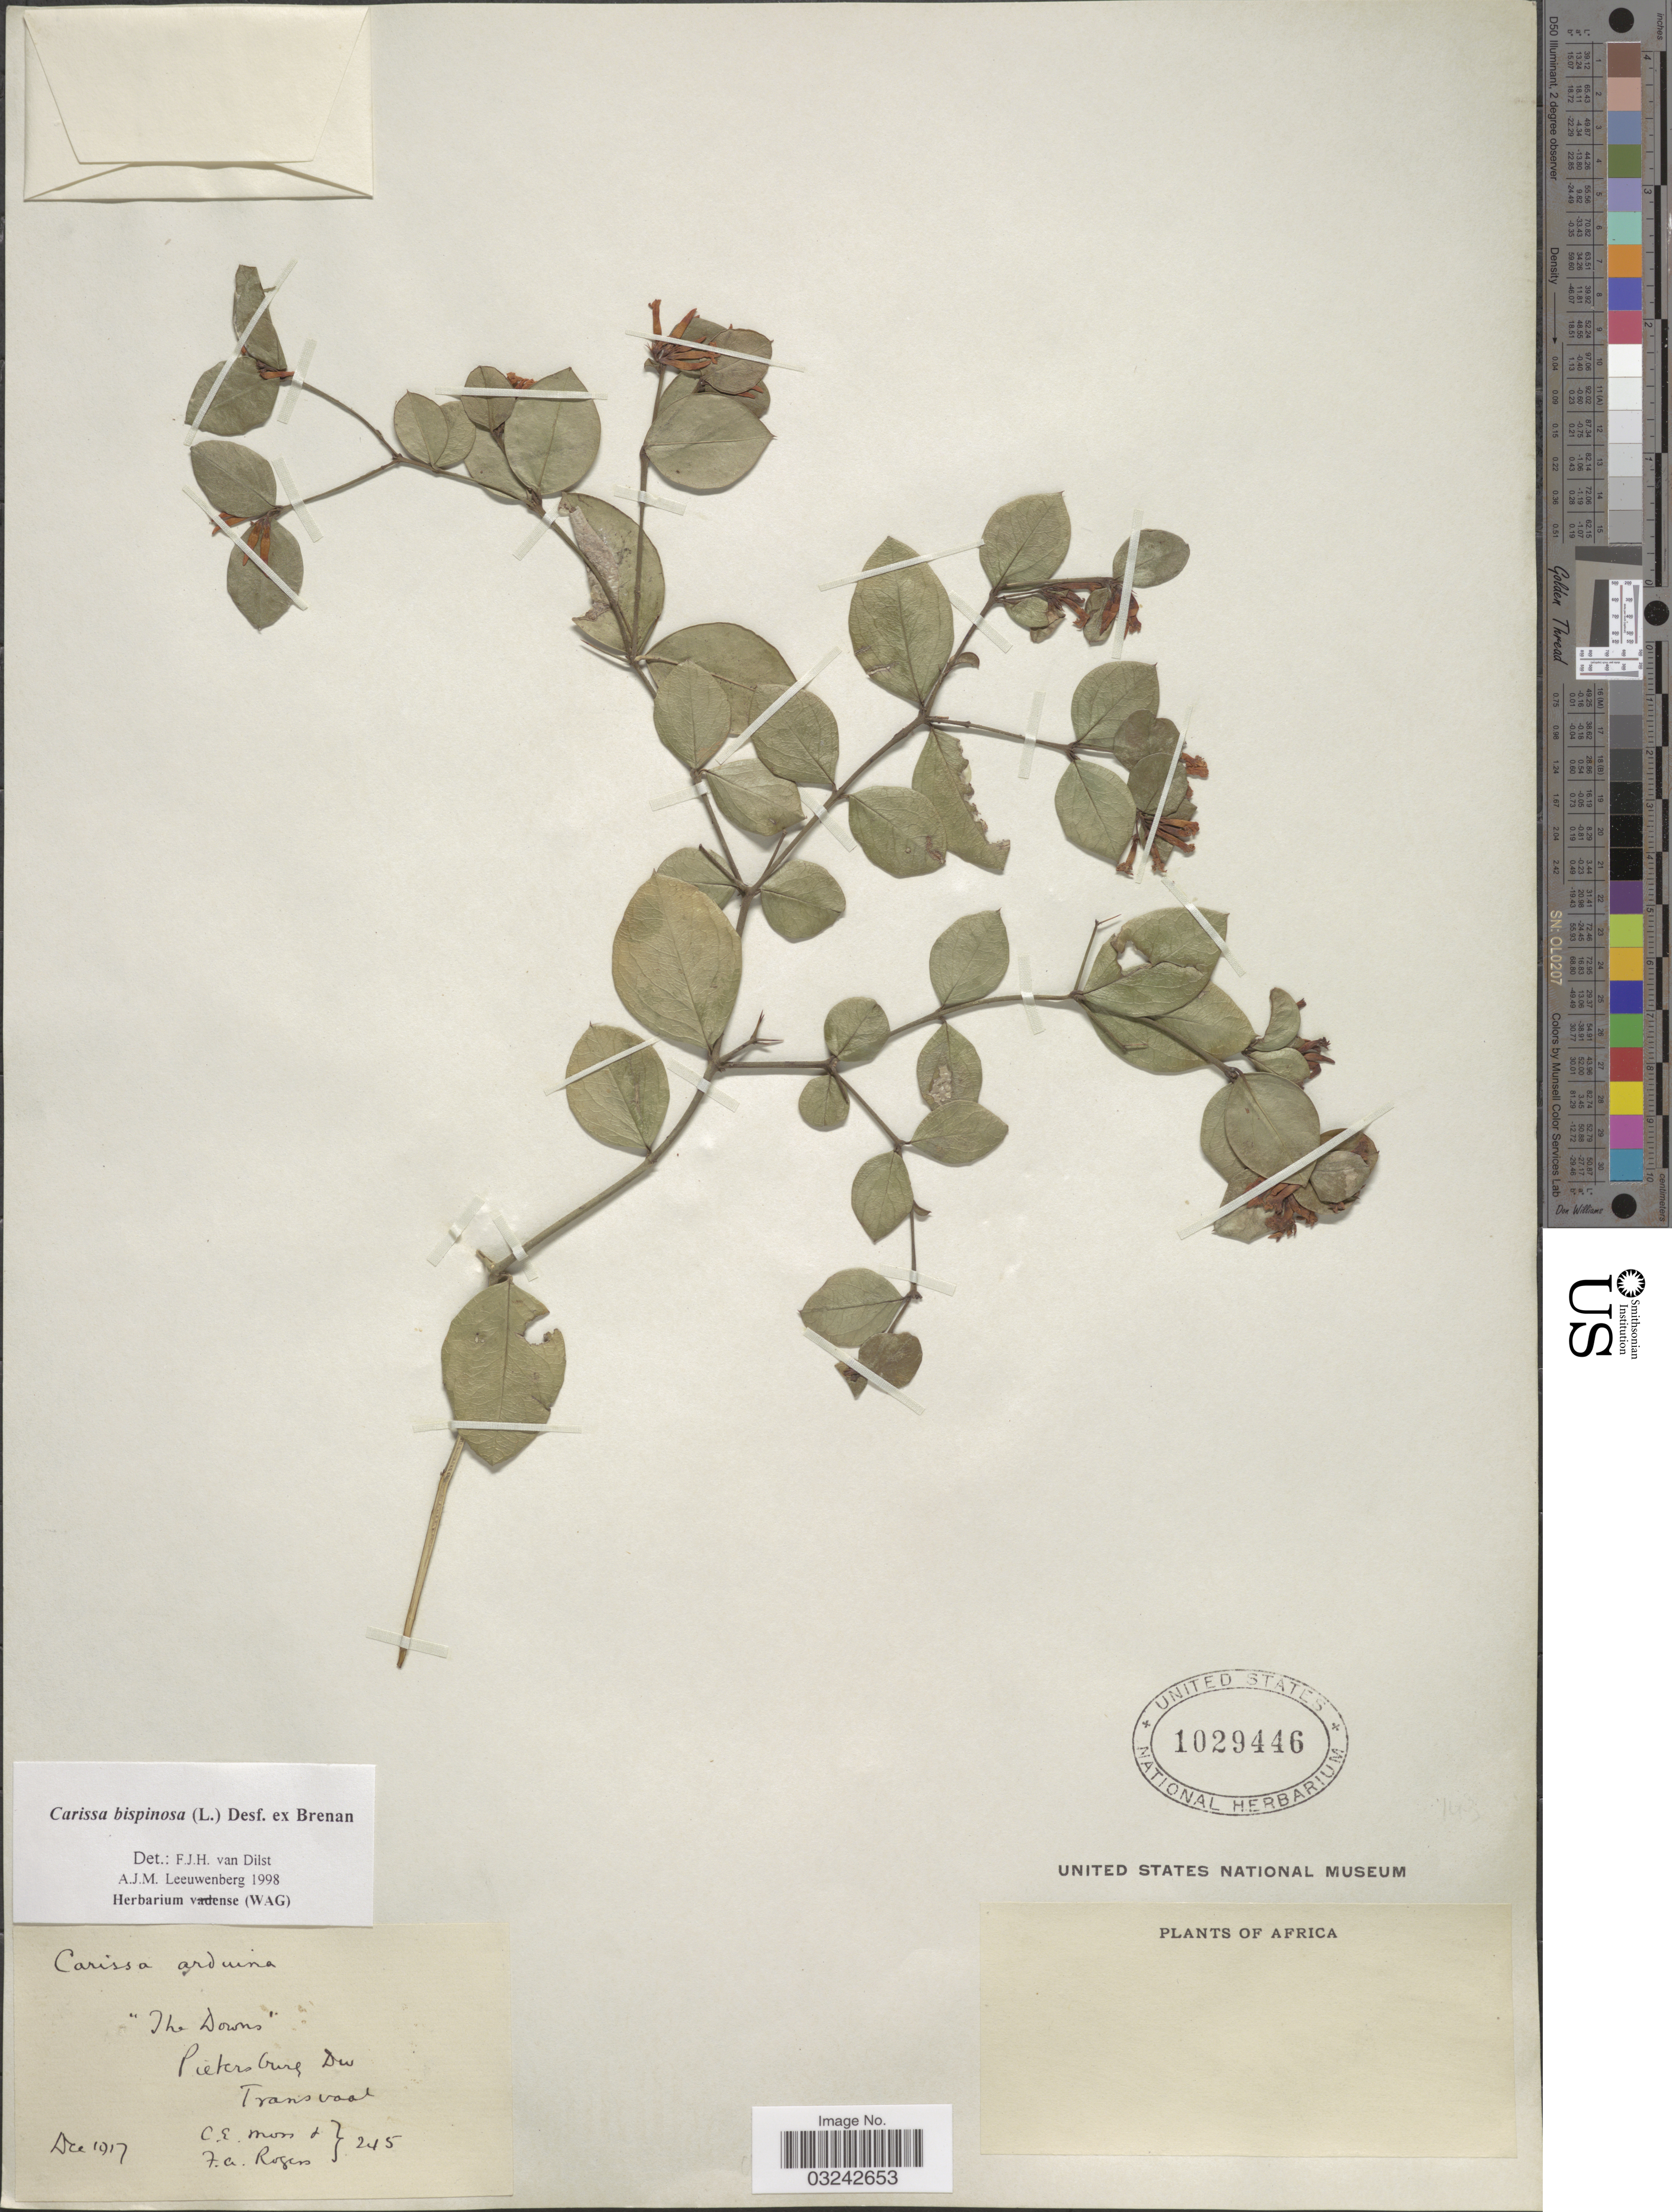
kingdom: Plantae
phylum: Tracheophyta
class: Magnoliopsida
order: Gentianales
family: Apocynaceae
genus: Carissa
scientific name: Carissa bispinosa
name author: (L.) Desf. ex Brenan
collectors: C. E. Moss & F. A. Rogers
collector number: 245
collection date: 1917-12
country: South Africa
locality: Africa. "The Downs" Pietersburg DW Transvaal.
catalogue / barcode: US 1029446